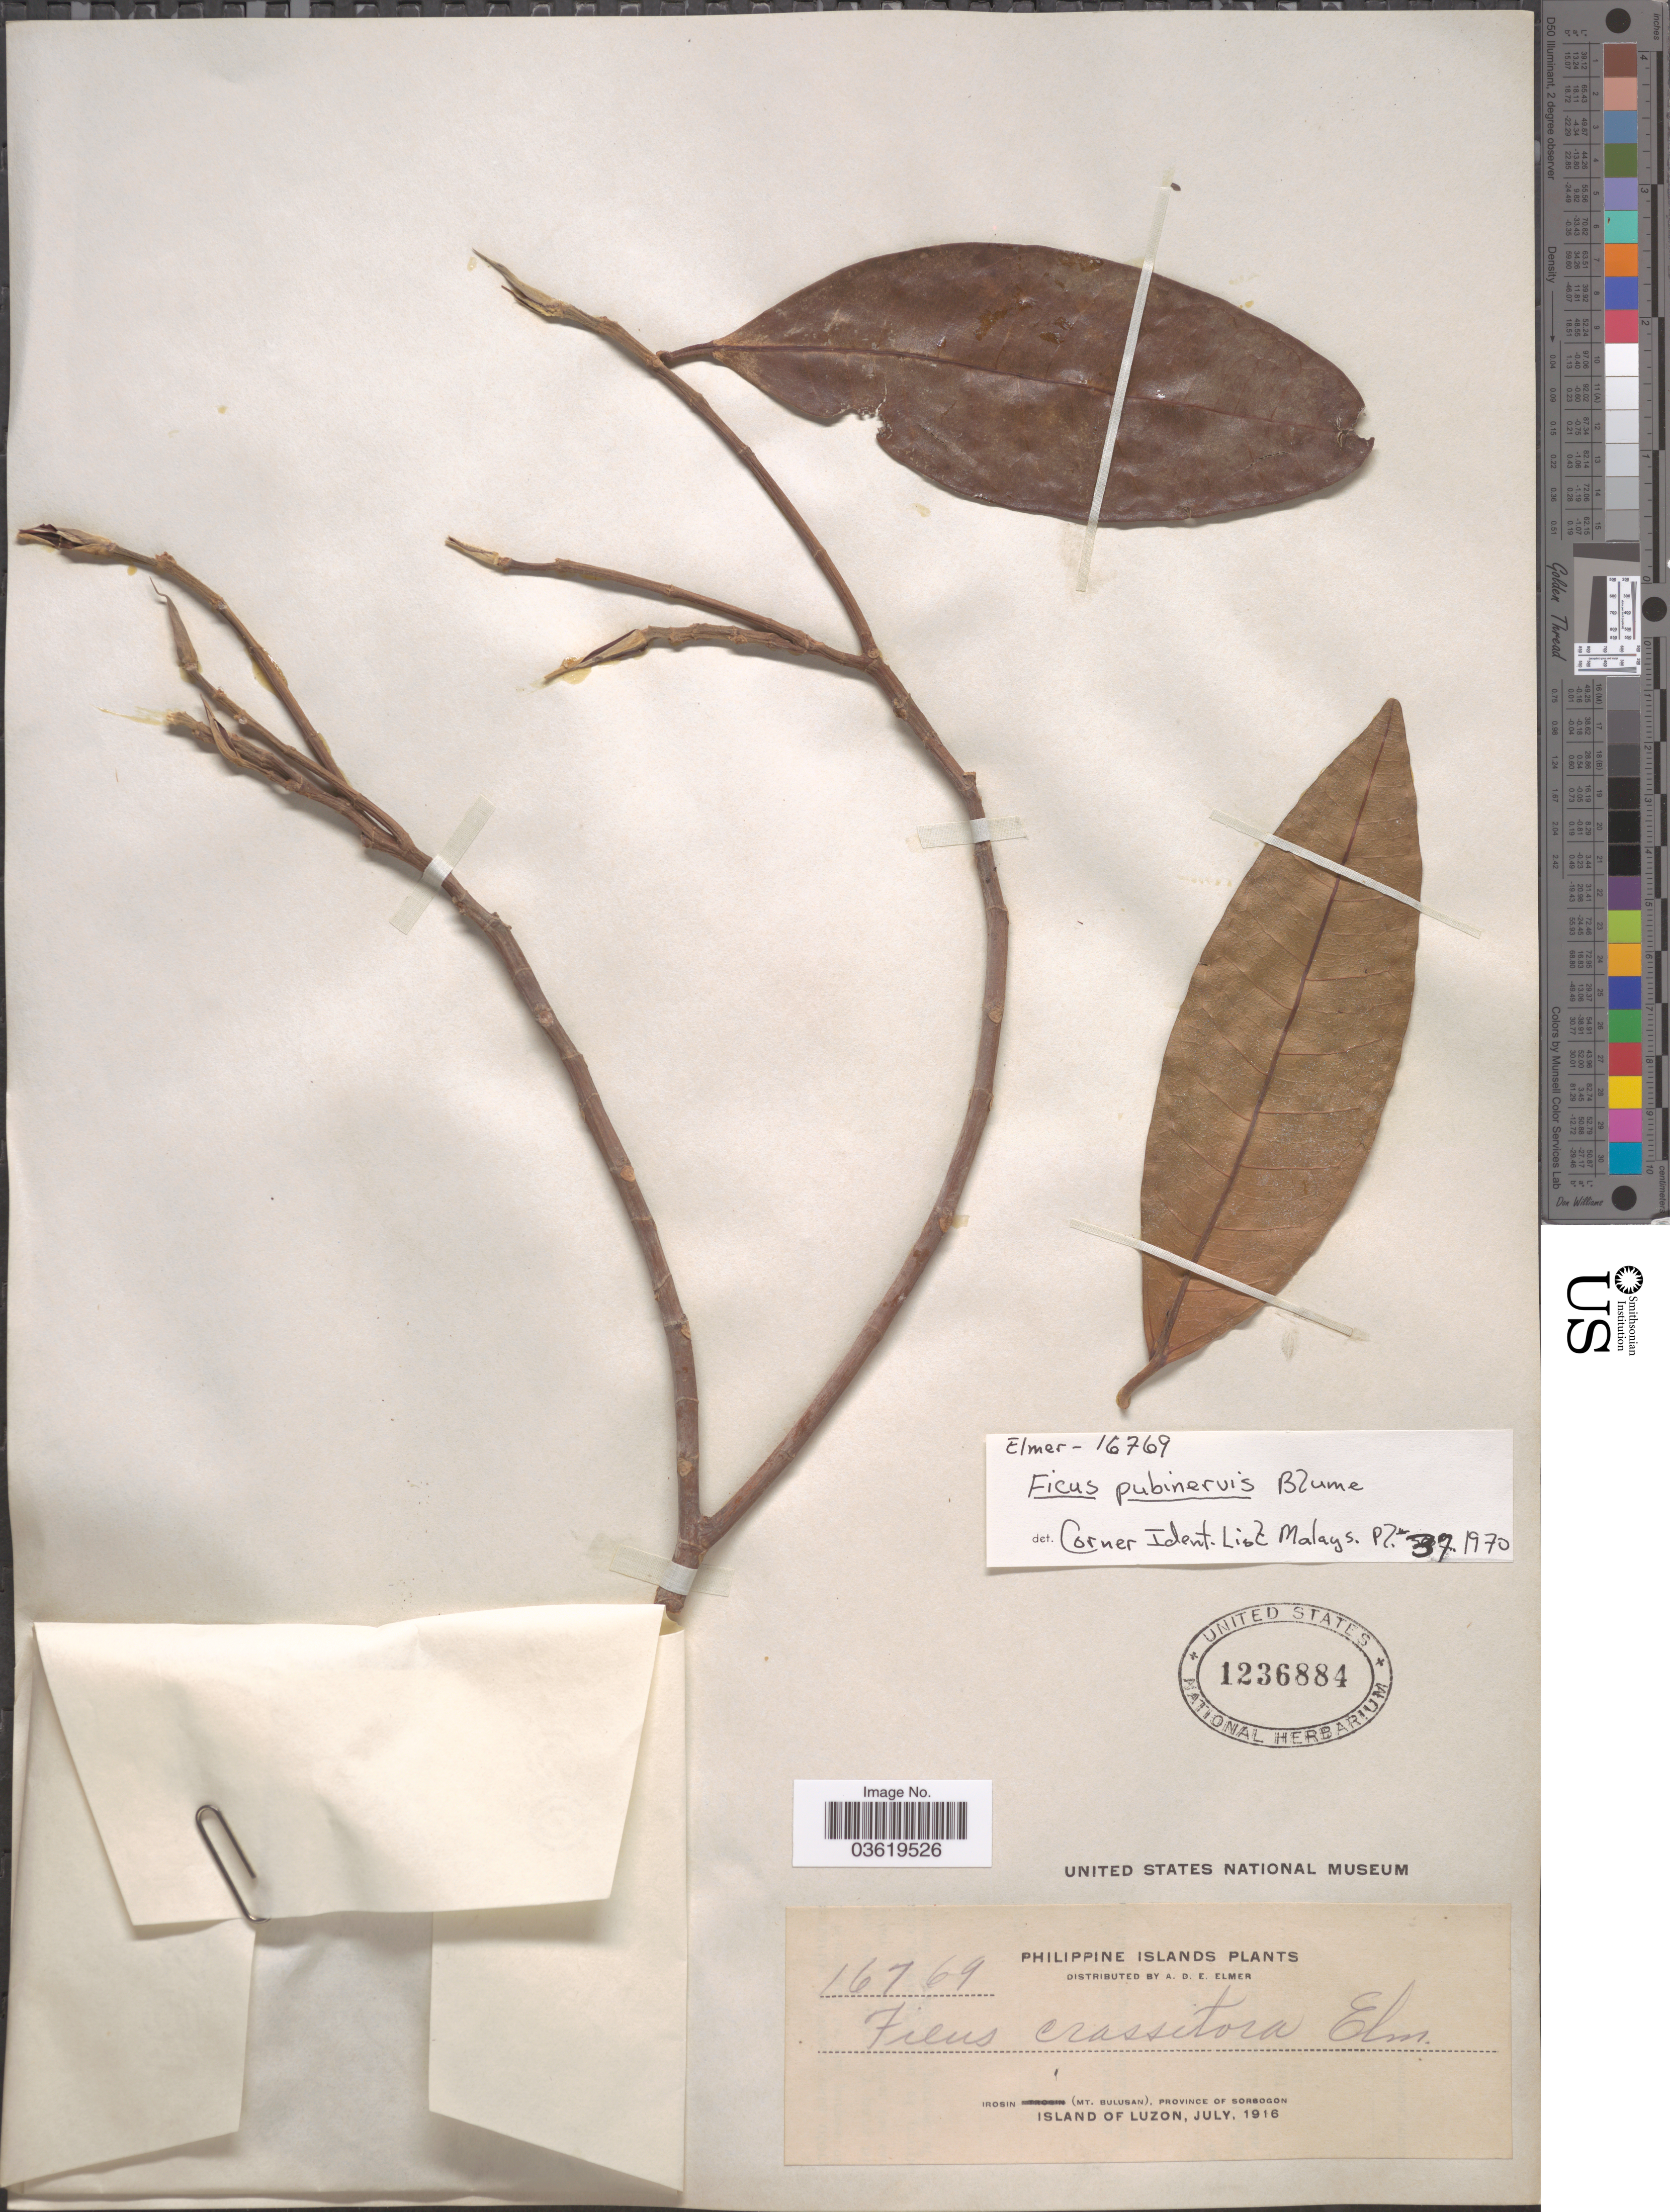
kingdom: Plantae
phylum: Tracheophyta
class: Magnoliopsida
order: Rosales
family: Moraceae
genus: Ficus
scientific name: Ficus pubinervis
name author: Blume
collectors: A. D. E. Elmer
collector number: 16769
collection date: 1916-07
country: Philippines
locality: Irosin (Mt. Bulusan), Province of Sorsogon. Island of Luzon.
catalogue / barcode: US 1236884